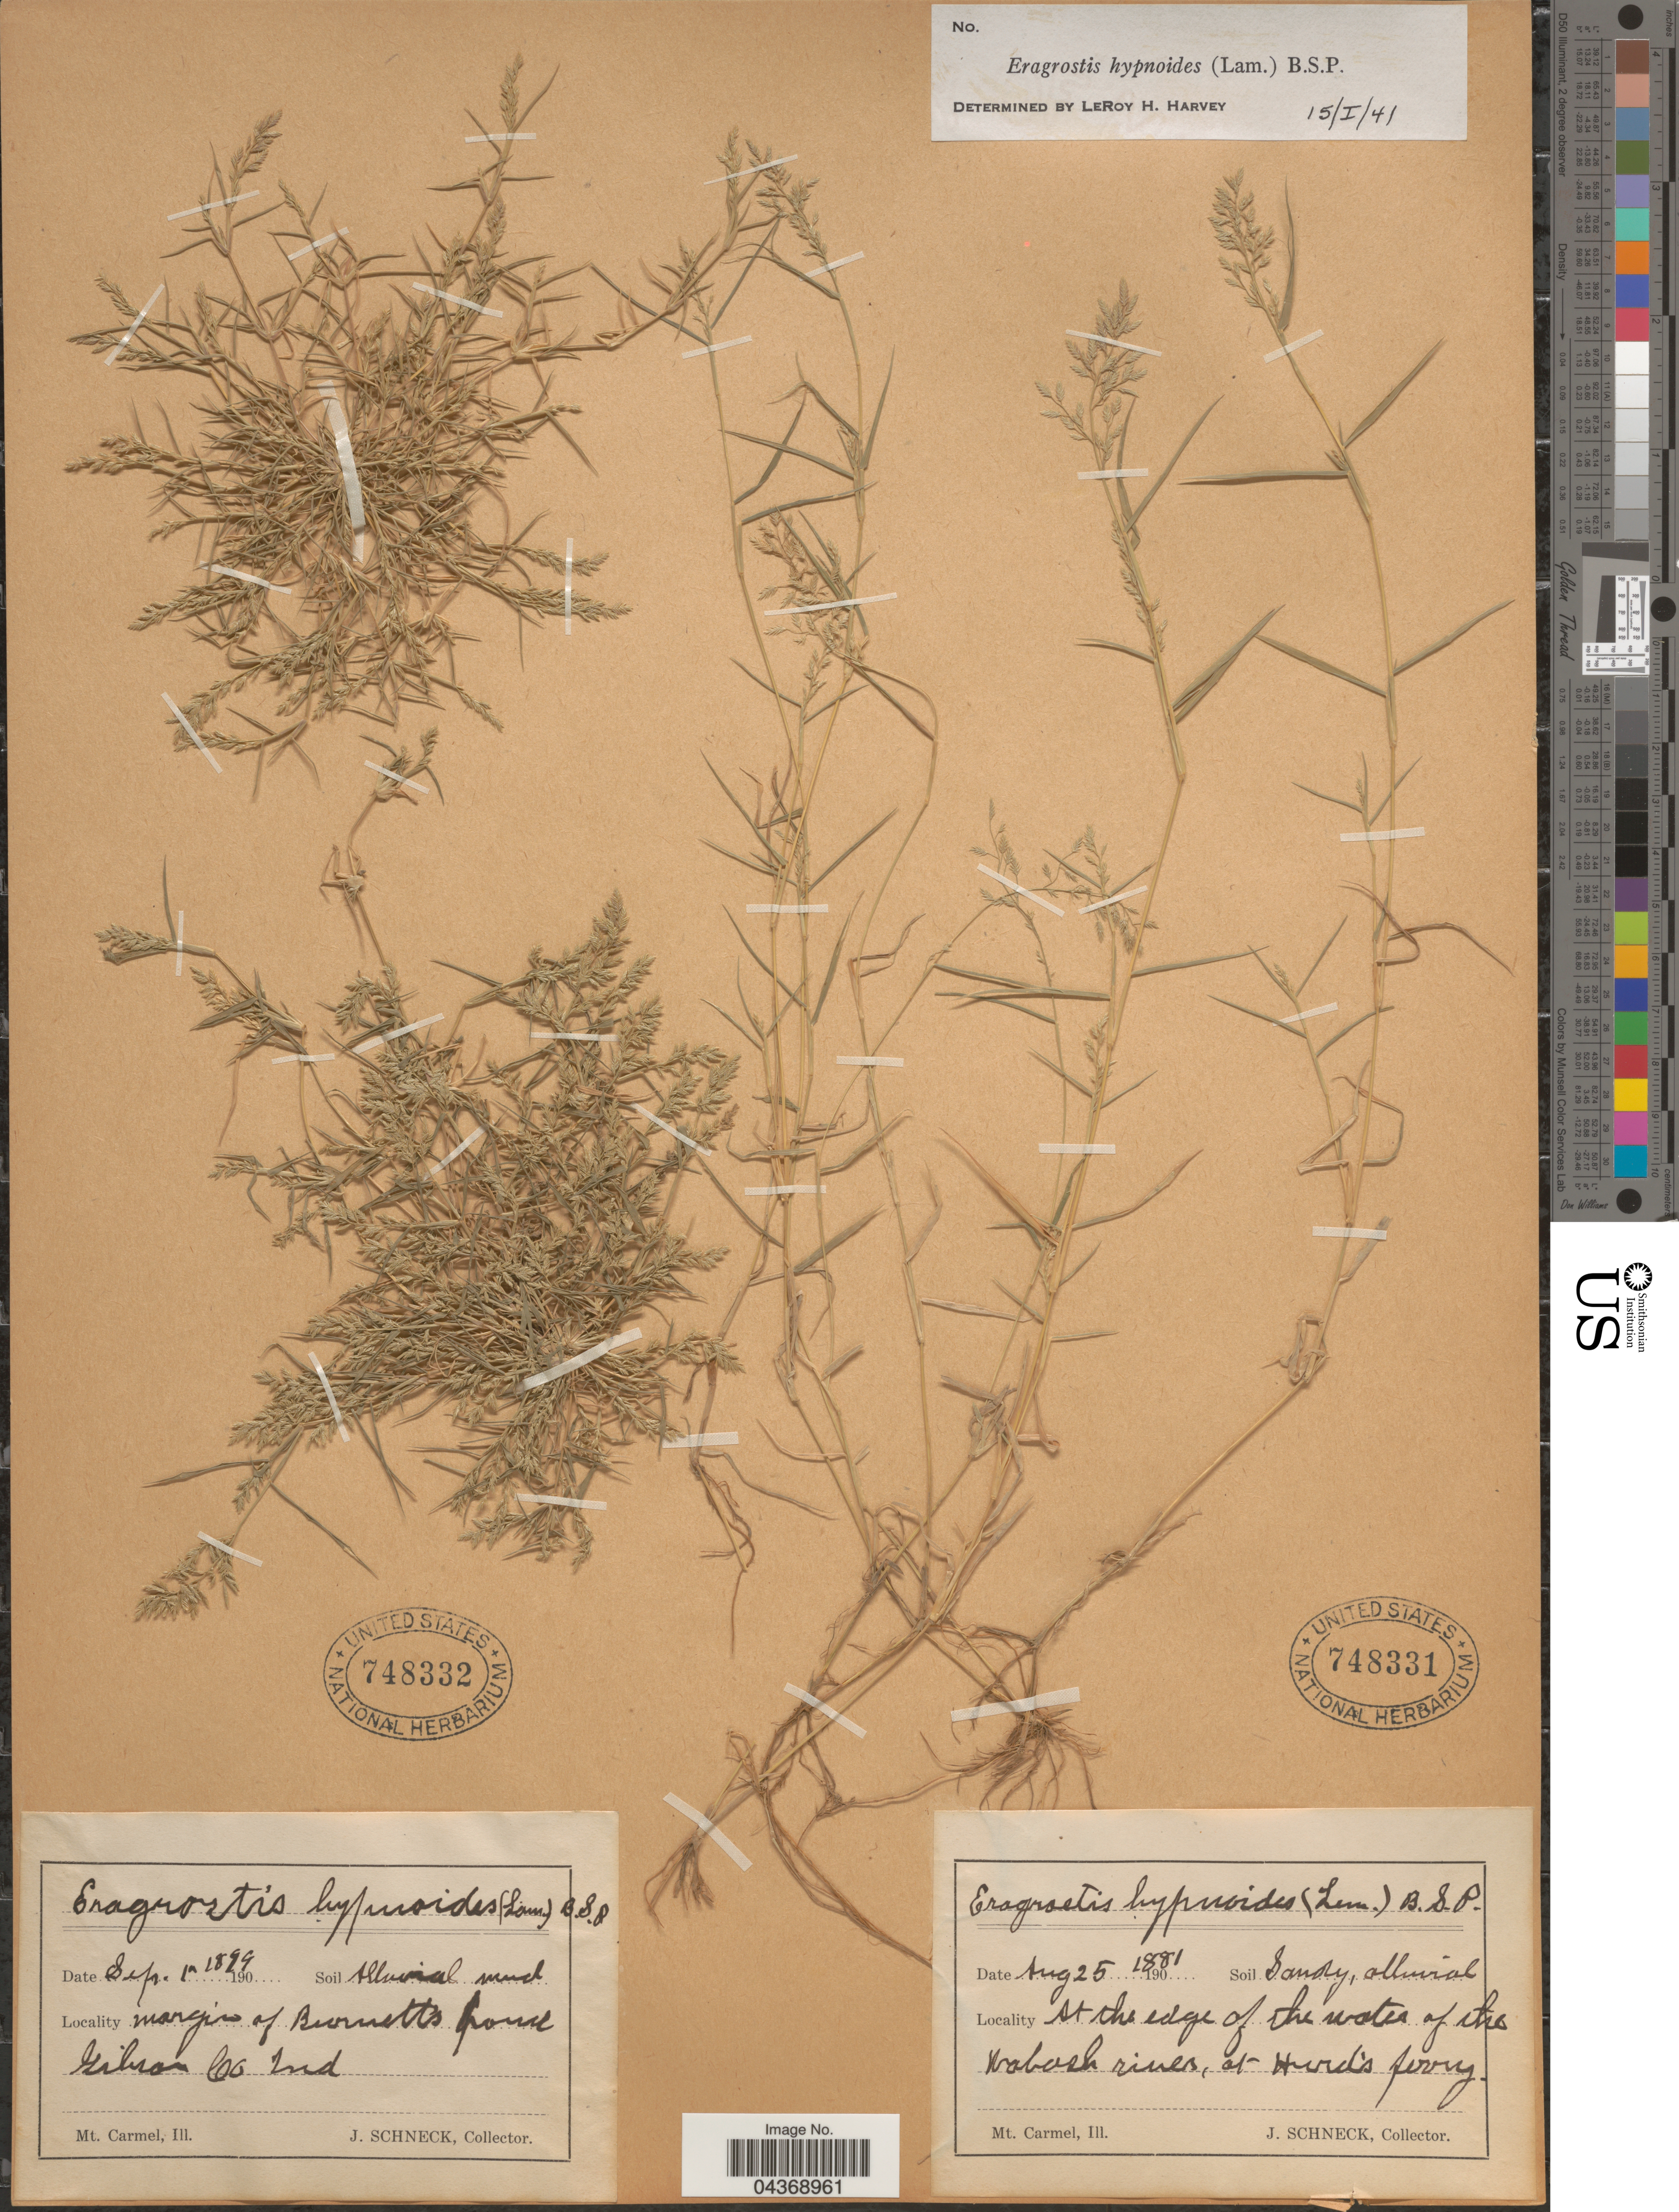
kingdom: Plantae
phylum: Tracheophyta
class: Liliopsida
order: Poales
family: Poaceae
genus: Eragrostis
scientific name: Eragrostis intermedia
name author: Hitchc.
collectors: J. Schneck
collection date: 1881-08-25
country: United States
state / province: Illinois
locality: At the edge of the water of the Wabash river, at Hurd's ferry.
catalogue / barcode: US 748331-2